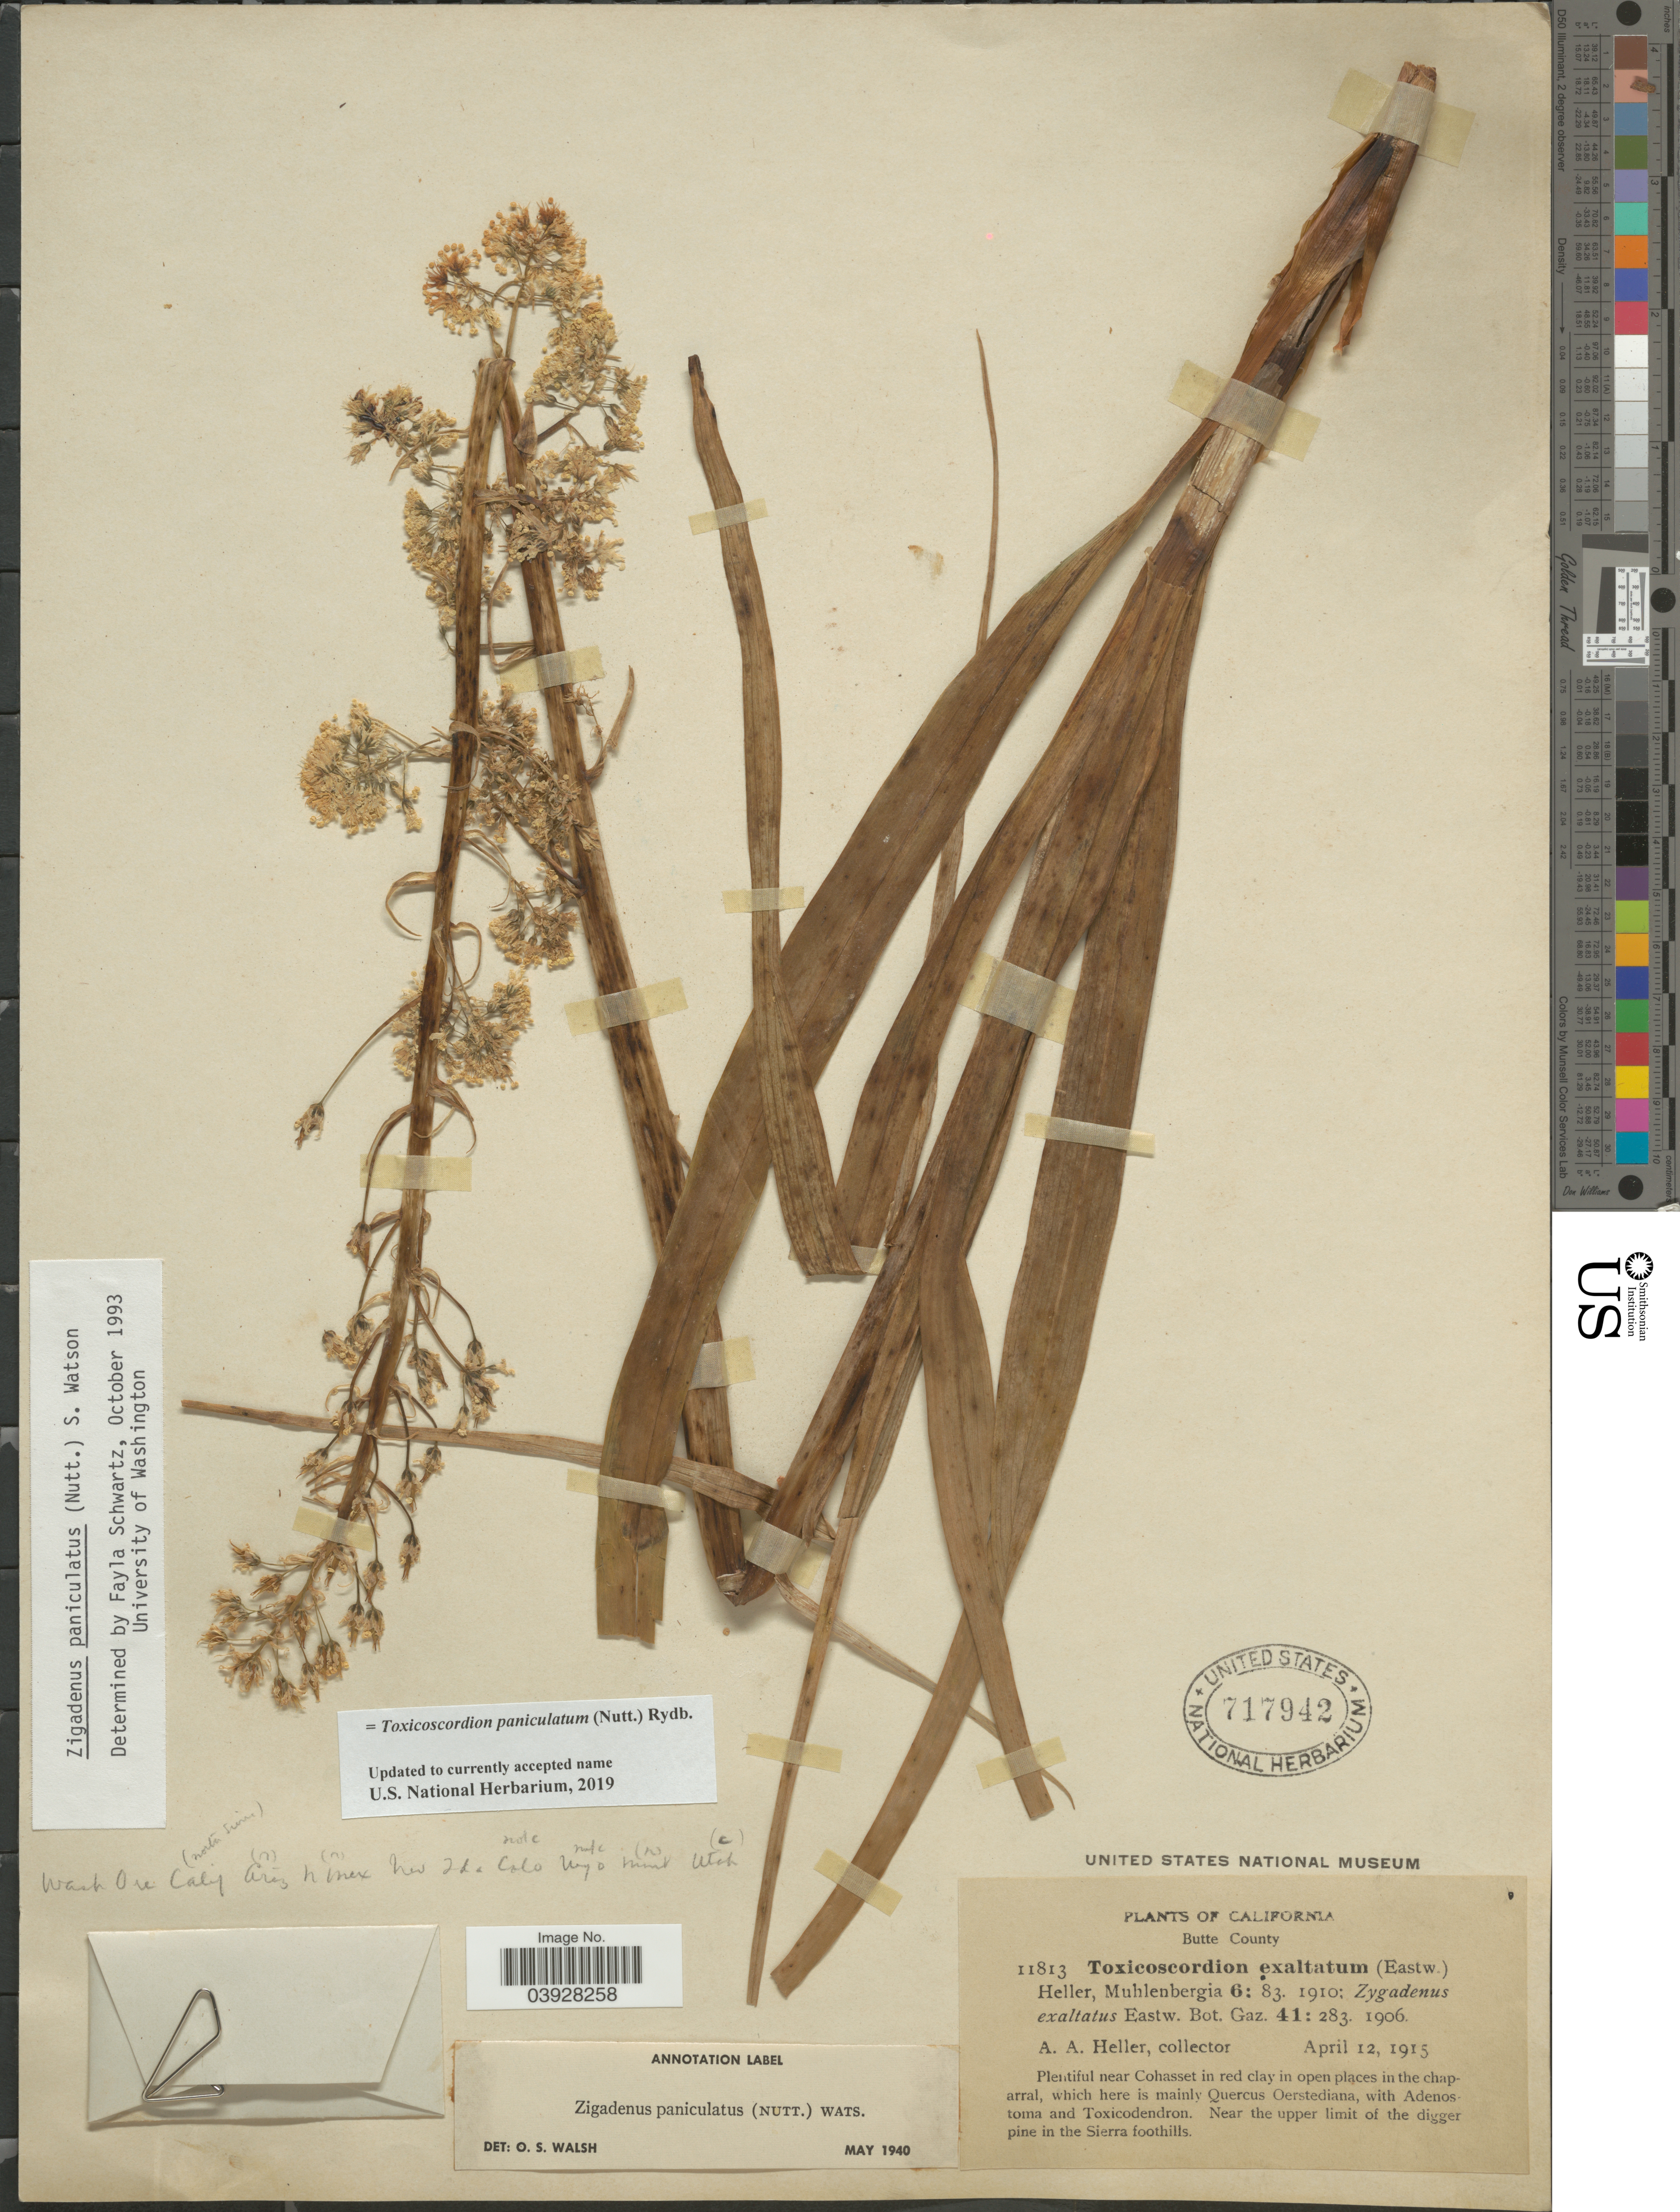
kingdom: Plantae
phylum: Tracheophyta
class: Liliopsida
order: Liliales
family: Melanthiaceae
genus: Toxicoscordion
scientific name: Toxicoscordion paniculatum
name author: (Nutt.) Rydb.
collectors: A. A. Heller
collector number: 11813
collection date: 1915-04-12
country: United States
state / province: California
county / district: Butte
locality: Butte County. Near Cohasset. Near the upper limit of the digger pine in the Sierra foothills.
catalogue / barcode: US 717942